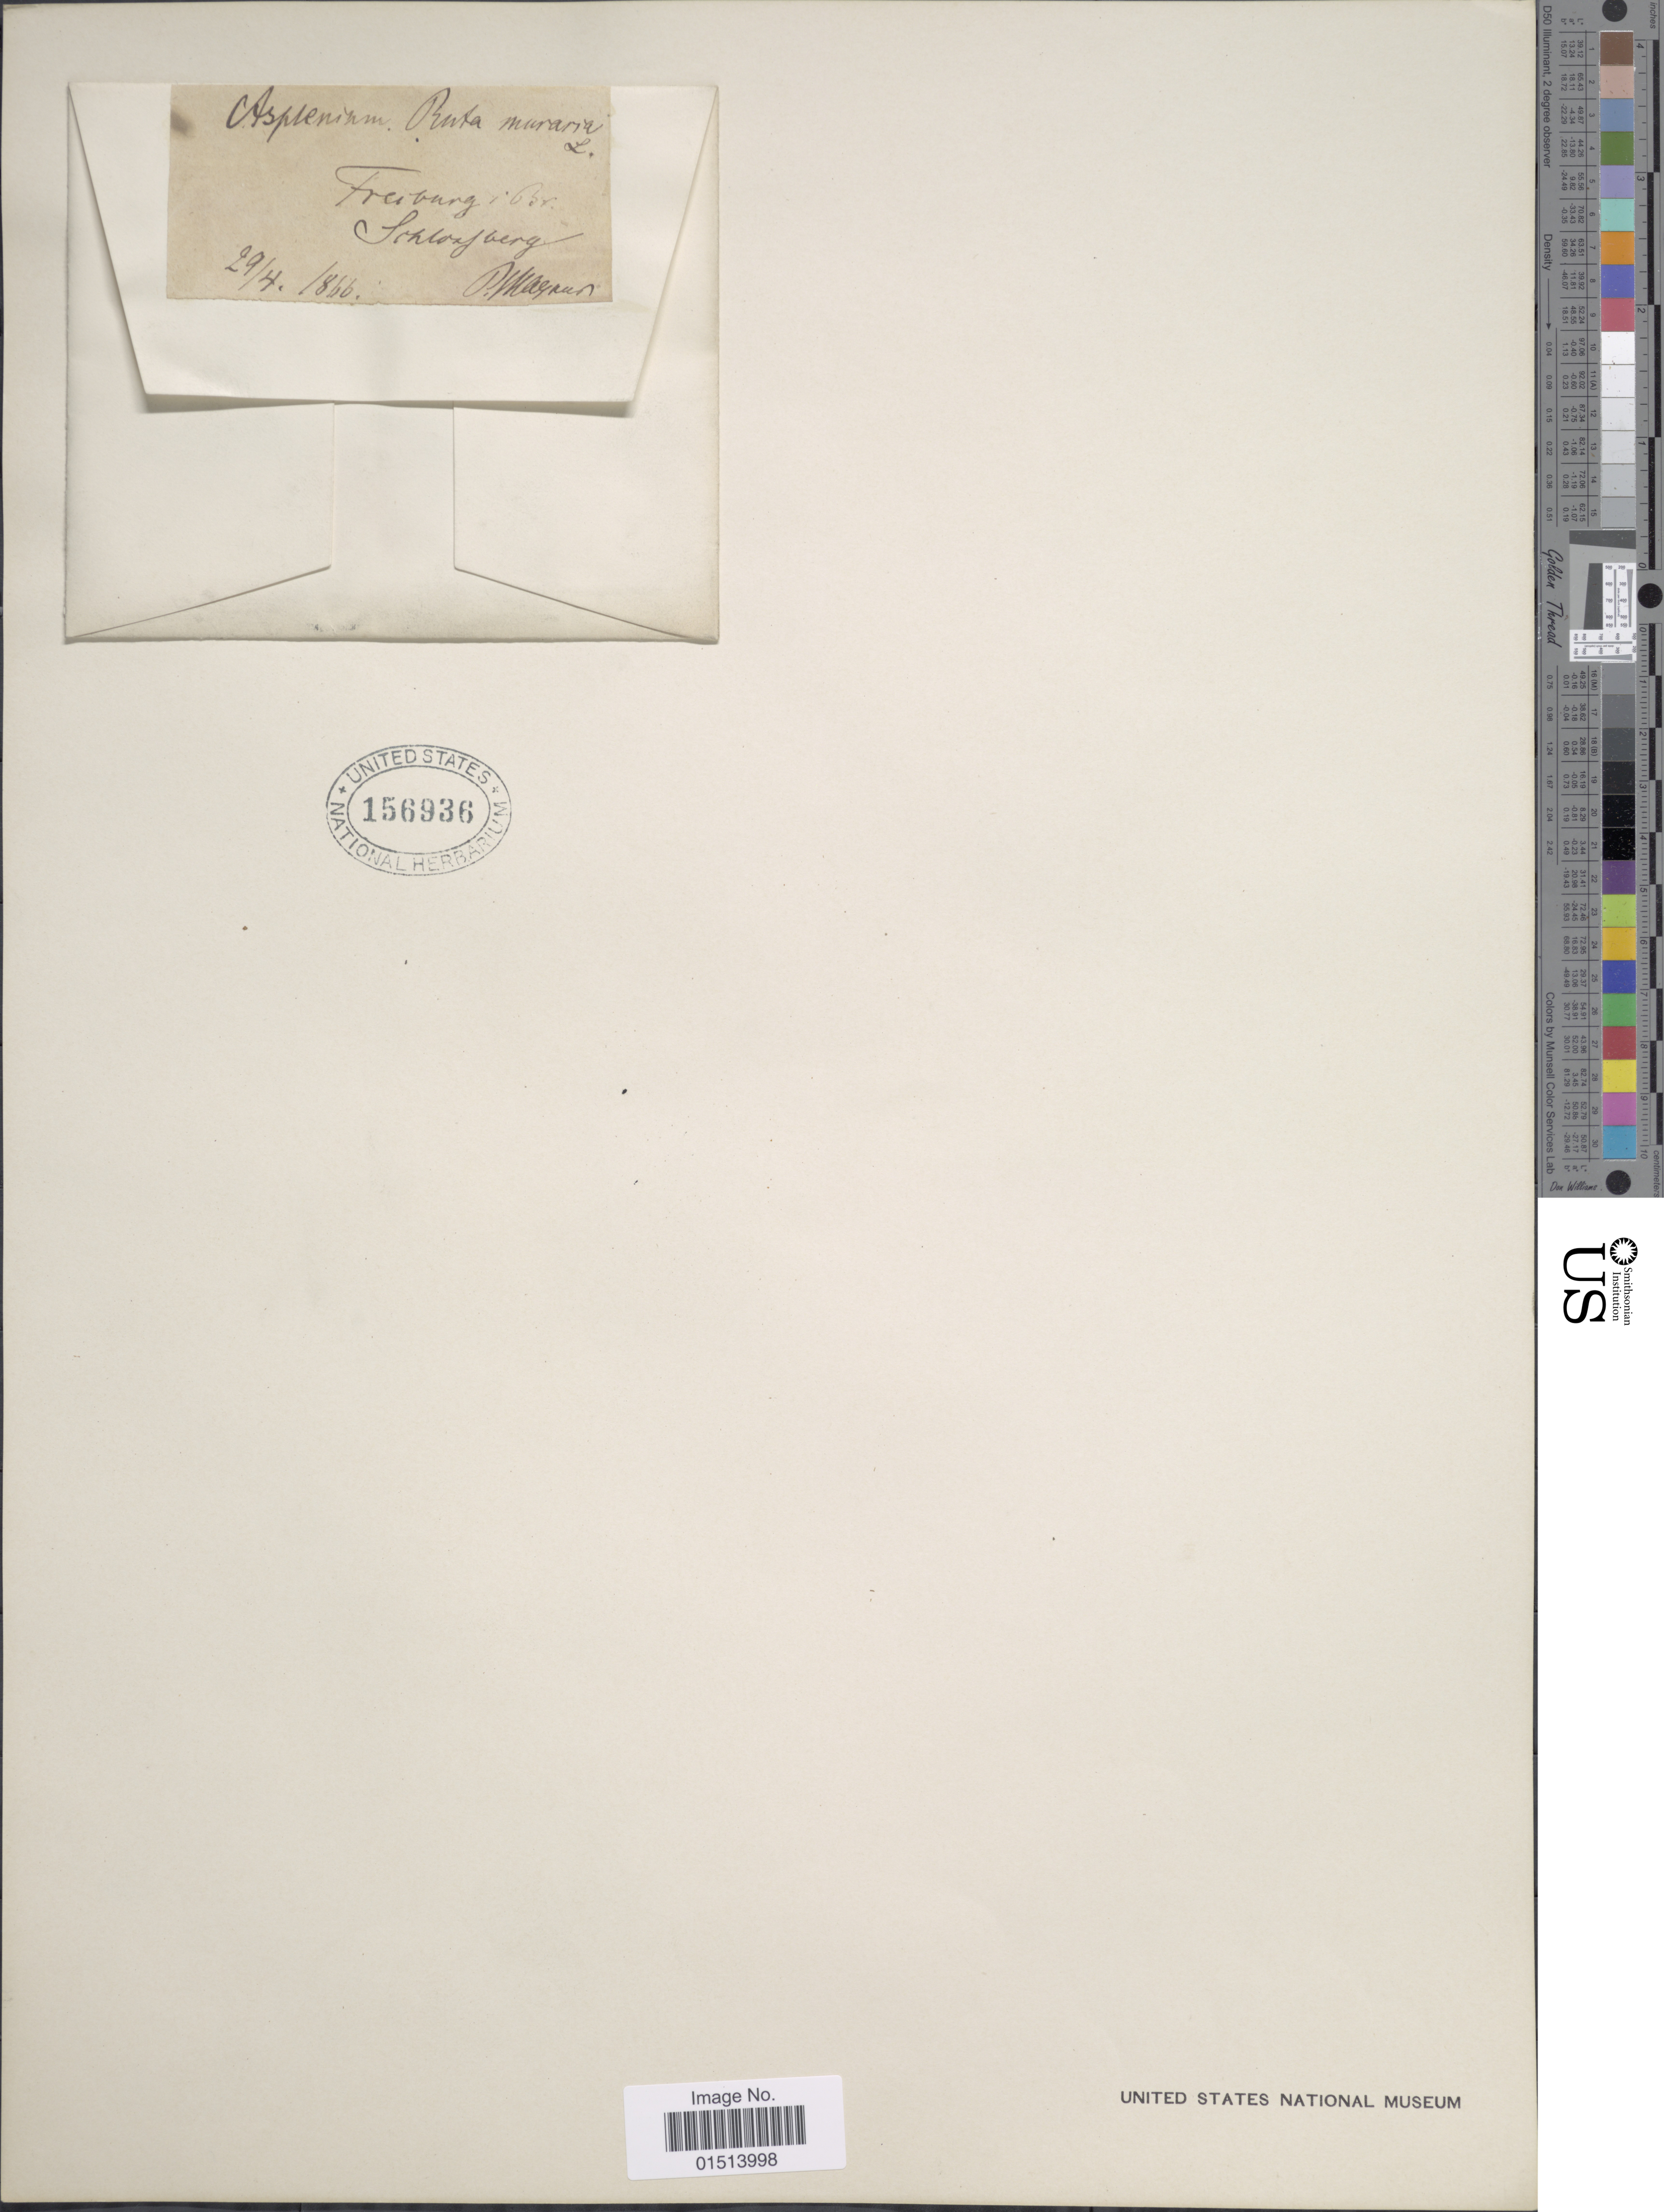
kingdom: Plantae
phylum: Tracheophyta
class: Polypodiopsida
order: Polypodiales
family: Aspleniaceae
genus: Asplenium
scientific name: Asplenium ruta-muraria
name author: L.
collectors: N. Wagrun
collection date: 1866-04-29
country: Germany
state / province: Baden-Württemberg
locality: Freiung, Schlorfberg [interpreted]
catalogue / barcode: US 156936